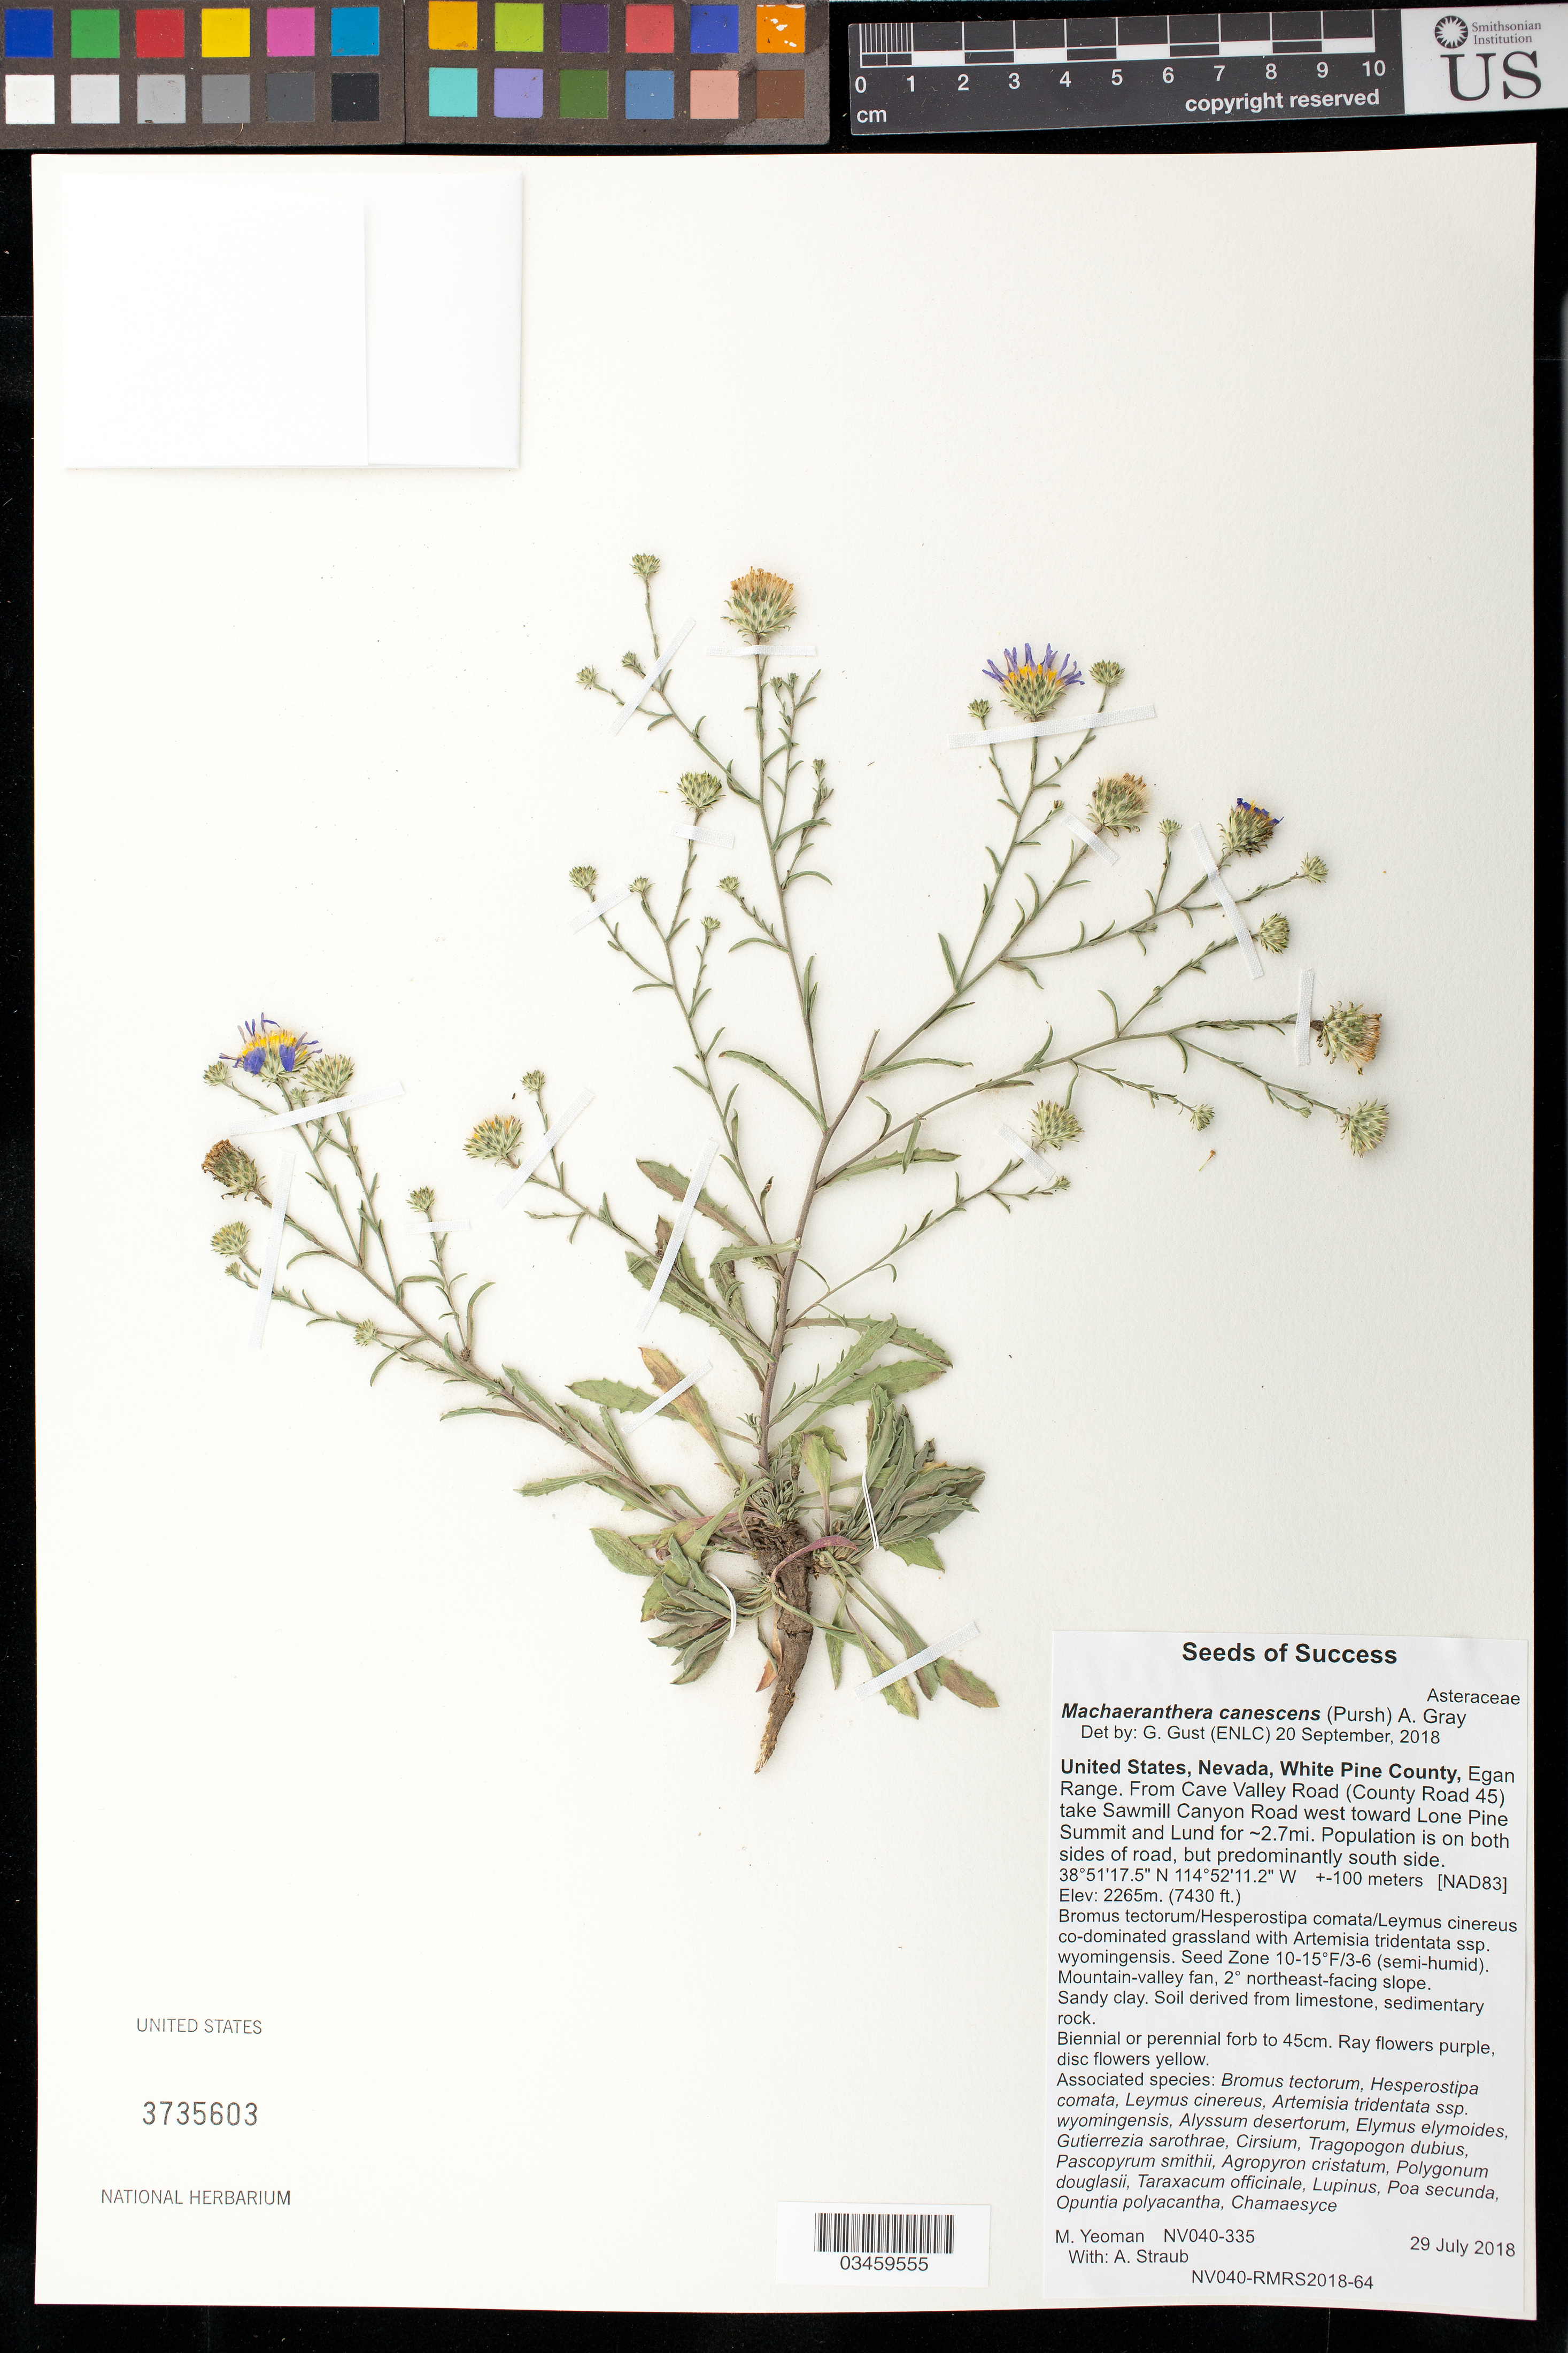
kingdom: Plantae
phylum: Tracheophyta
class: Magnoliopsida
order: Asterales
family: Asteraceae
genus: Machaeranthera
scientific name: Machaeranthera canescens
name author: (Pursh) A. Gray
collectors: M. Yeoman & A. Straub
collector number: NV040-335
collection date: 2018-07-29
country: United States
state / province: Nevada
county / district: White Pine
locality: Egan Range, from Cave Valley Rd (County Rd 45) take Sawmill Canyon Rd W toward Lone Pine Summit and Lund for 2.7 mi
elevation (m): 2265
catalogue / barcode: US 3735603